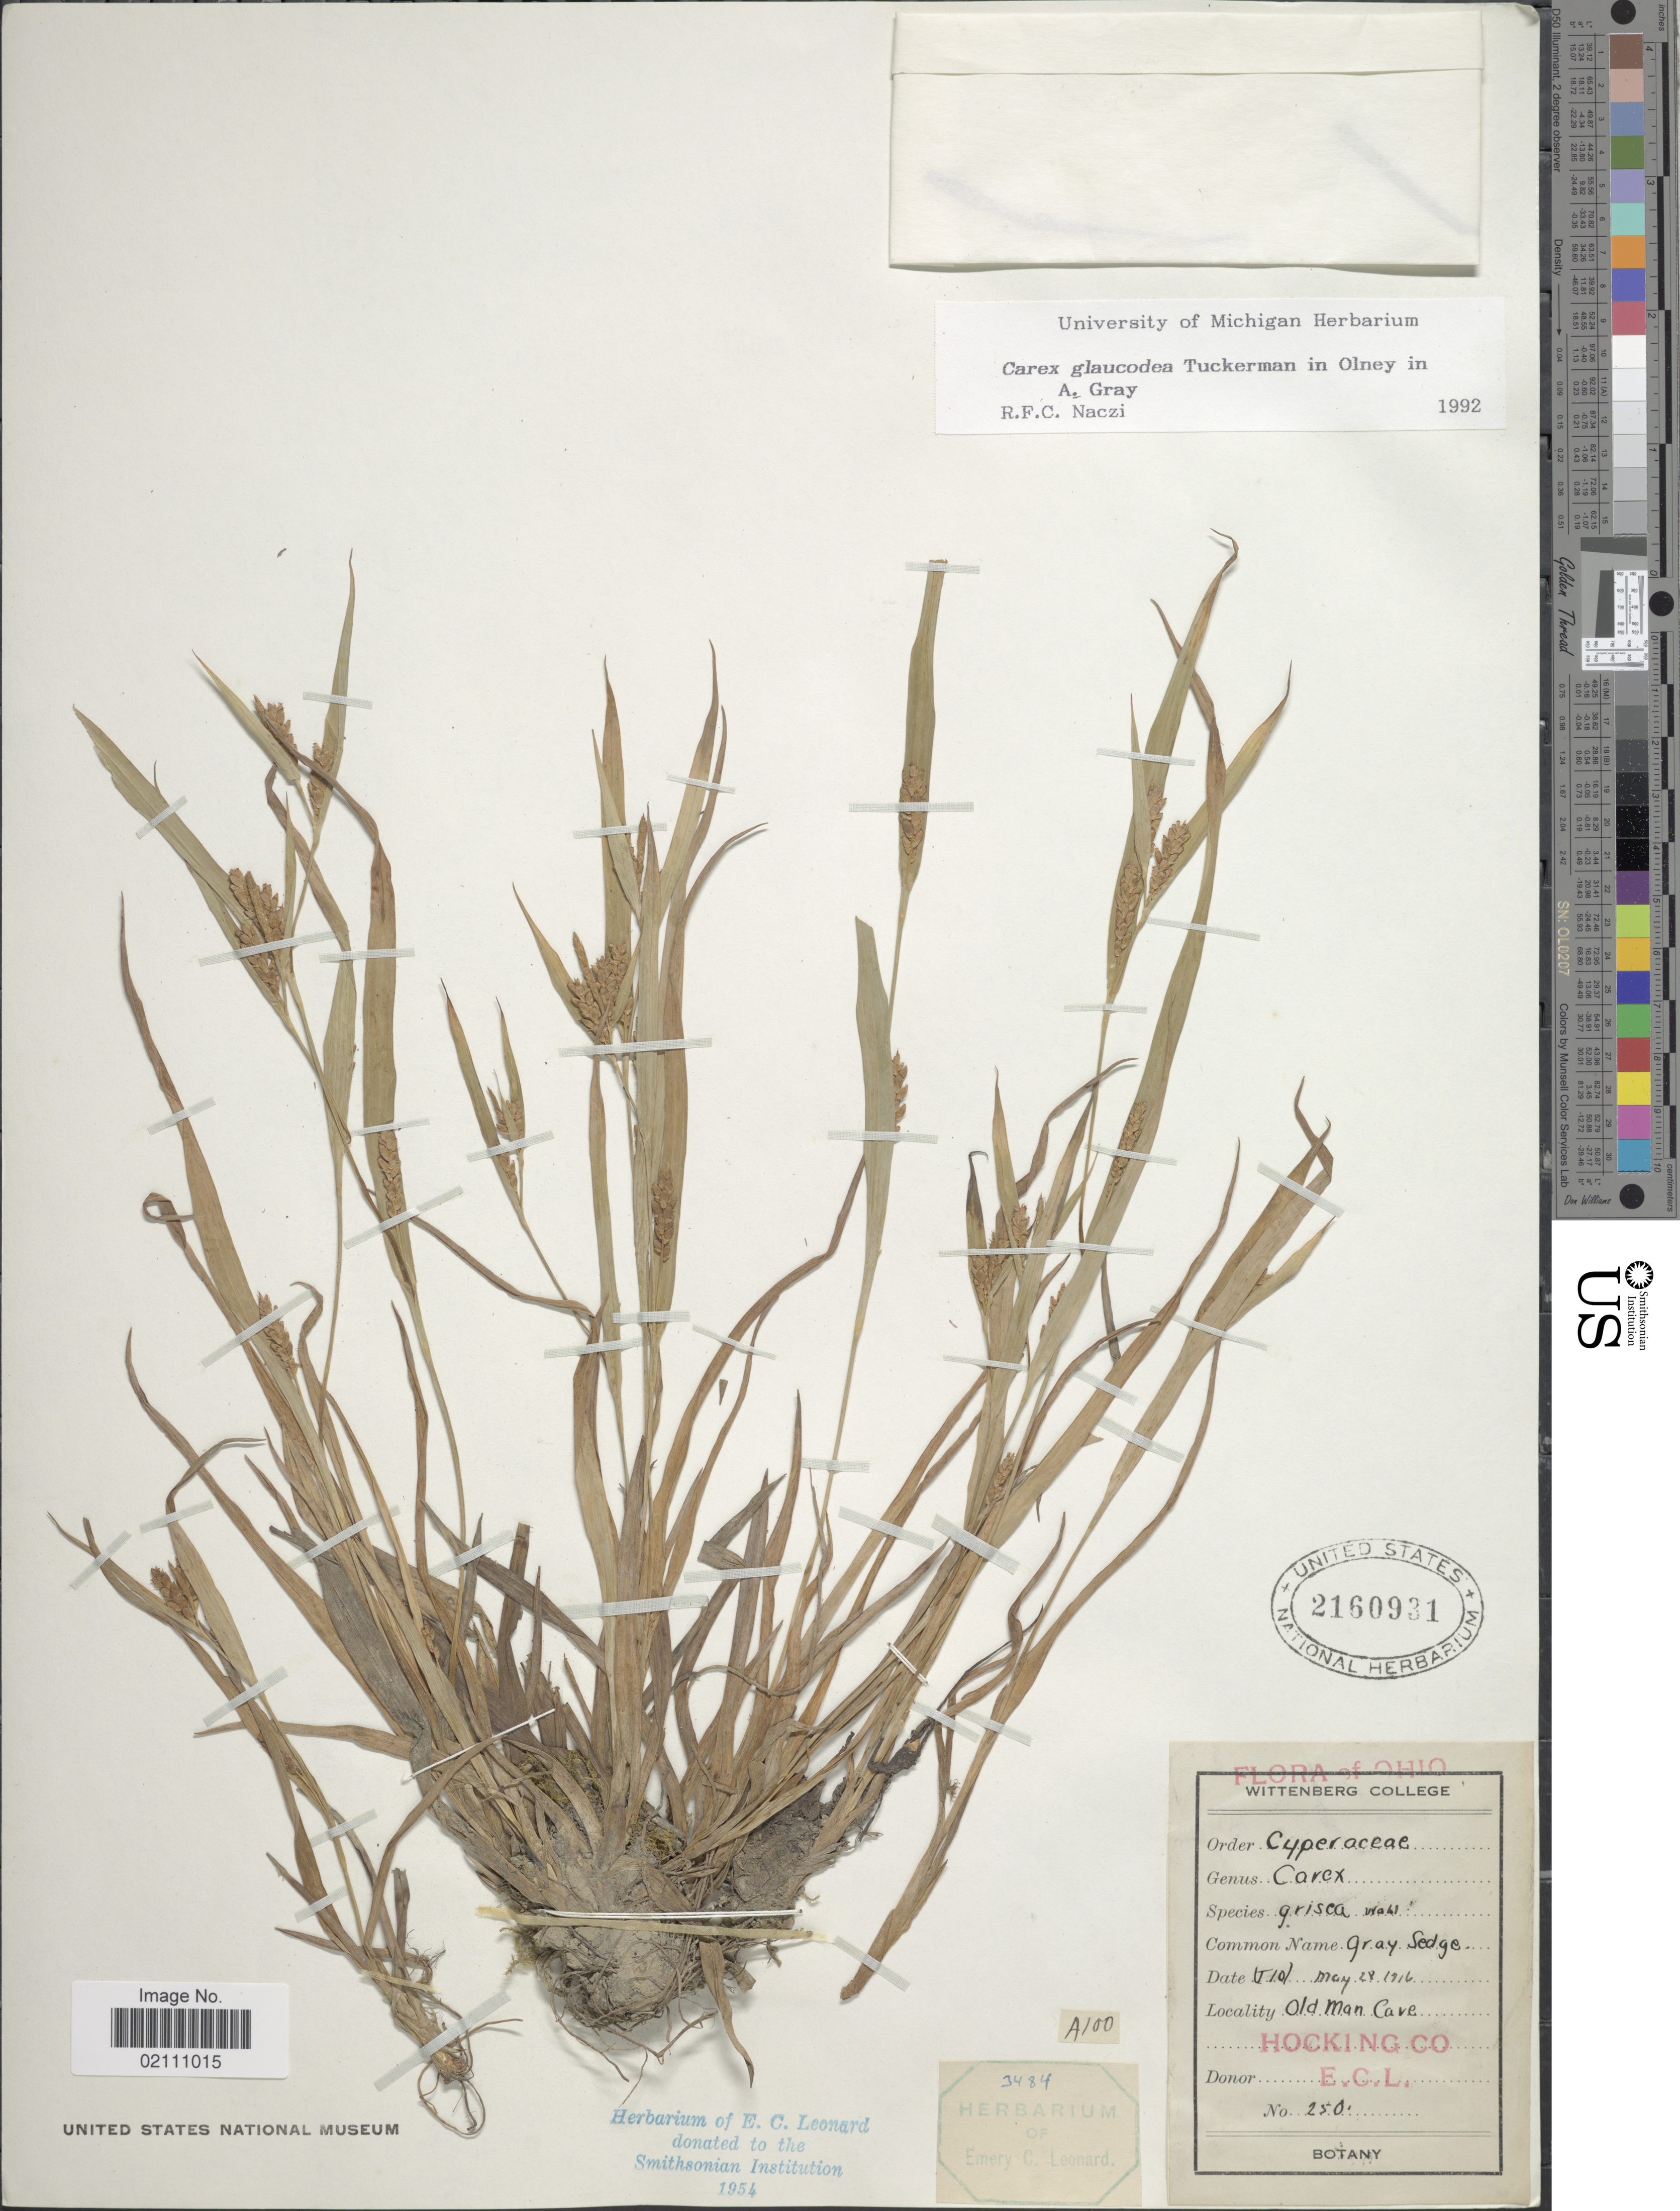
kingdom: Plantae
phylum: Tracheophyta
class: Liliopsida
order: Poales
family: Cyperaceae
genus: Carex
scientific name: Carex glaucodea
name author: Tuck. ex Olney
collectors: E. C. Leonard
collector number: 250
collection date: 1916-05-28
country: United States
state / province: Ohio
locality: Old Man Cave, Hocking Co.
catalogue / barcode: US 2160931